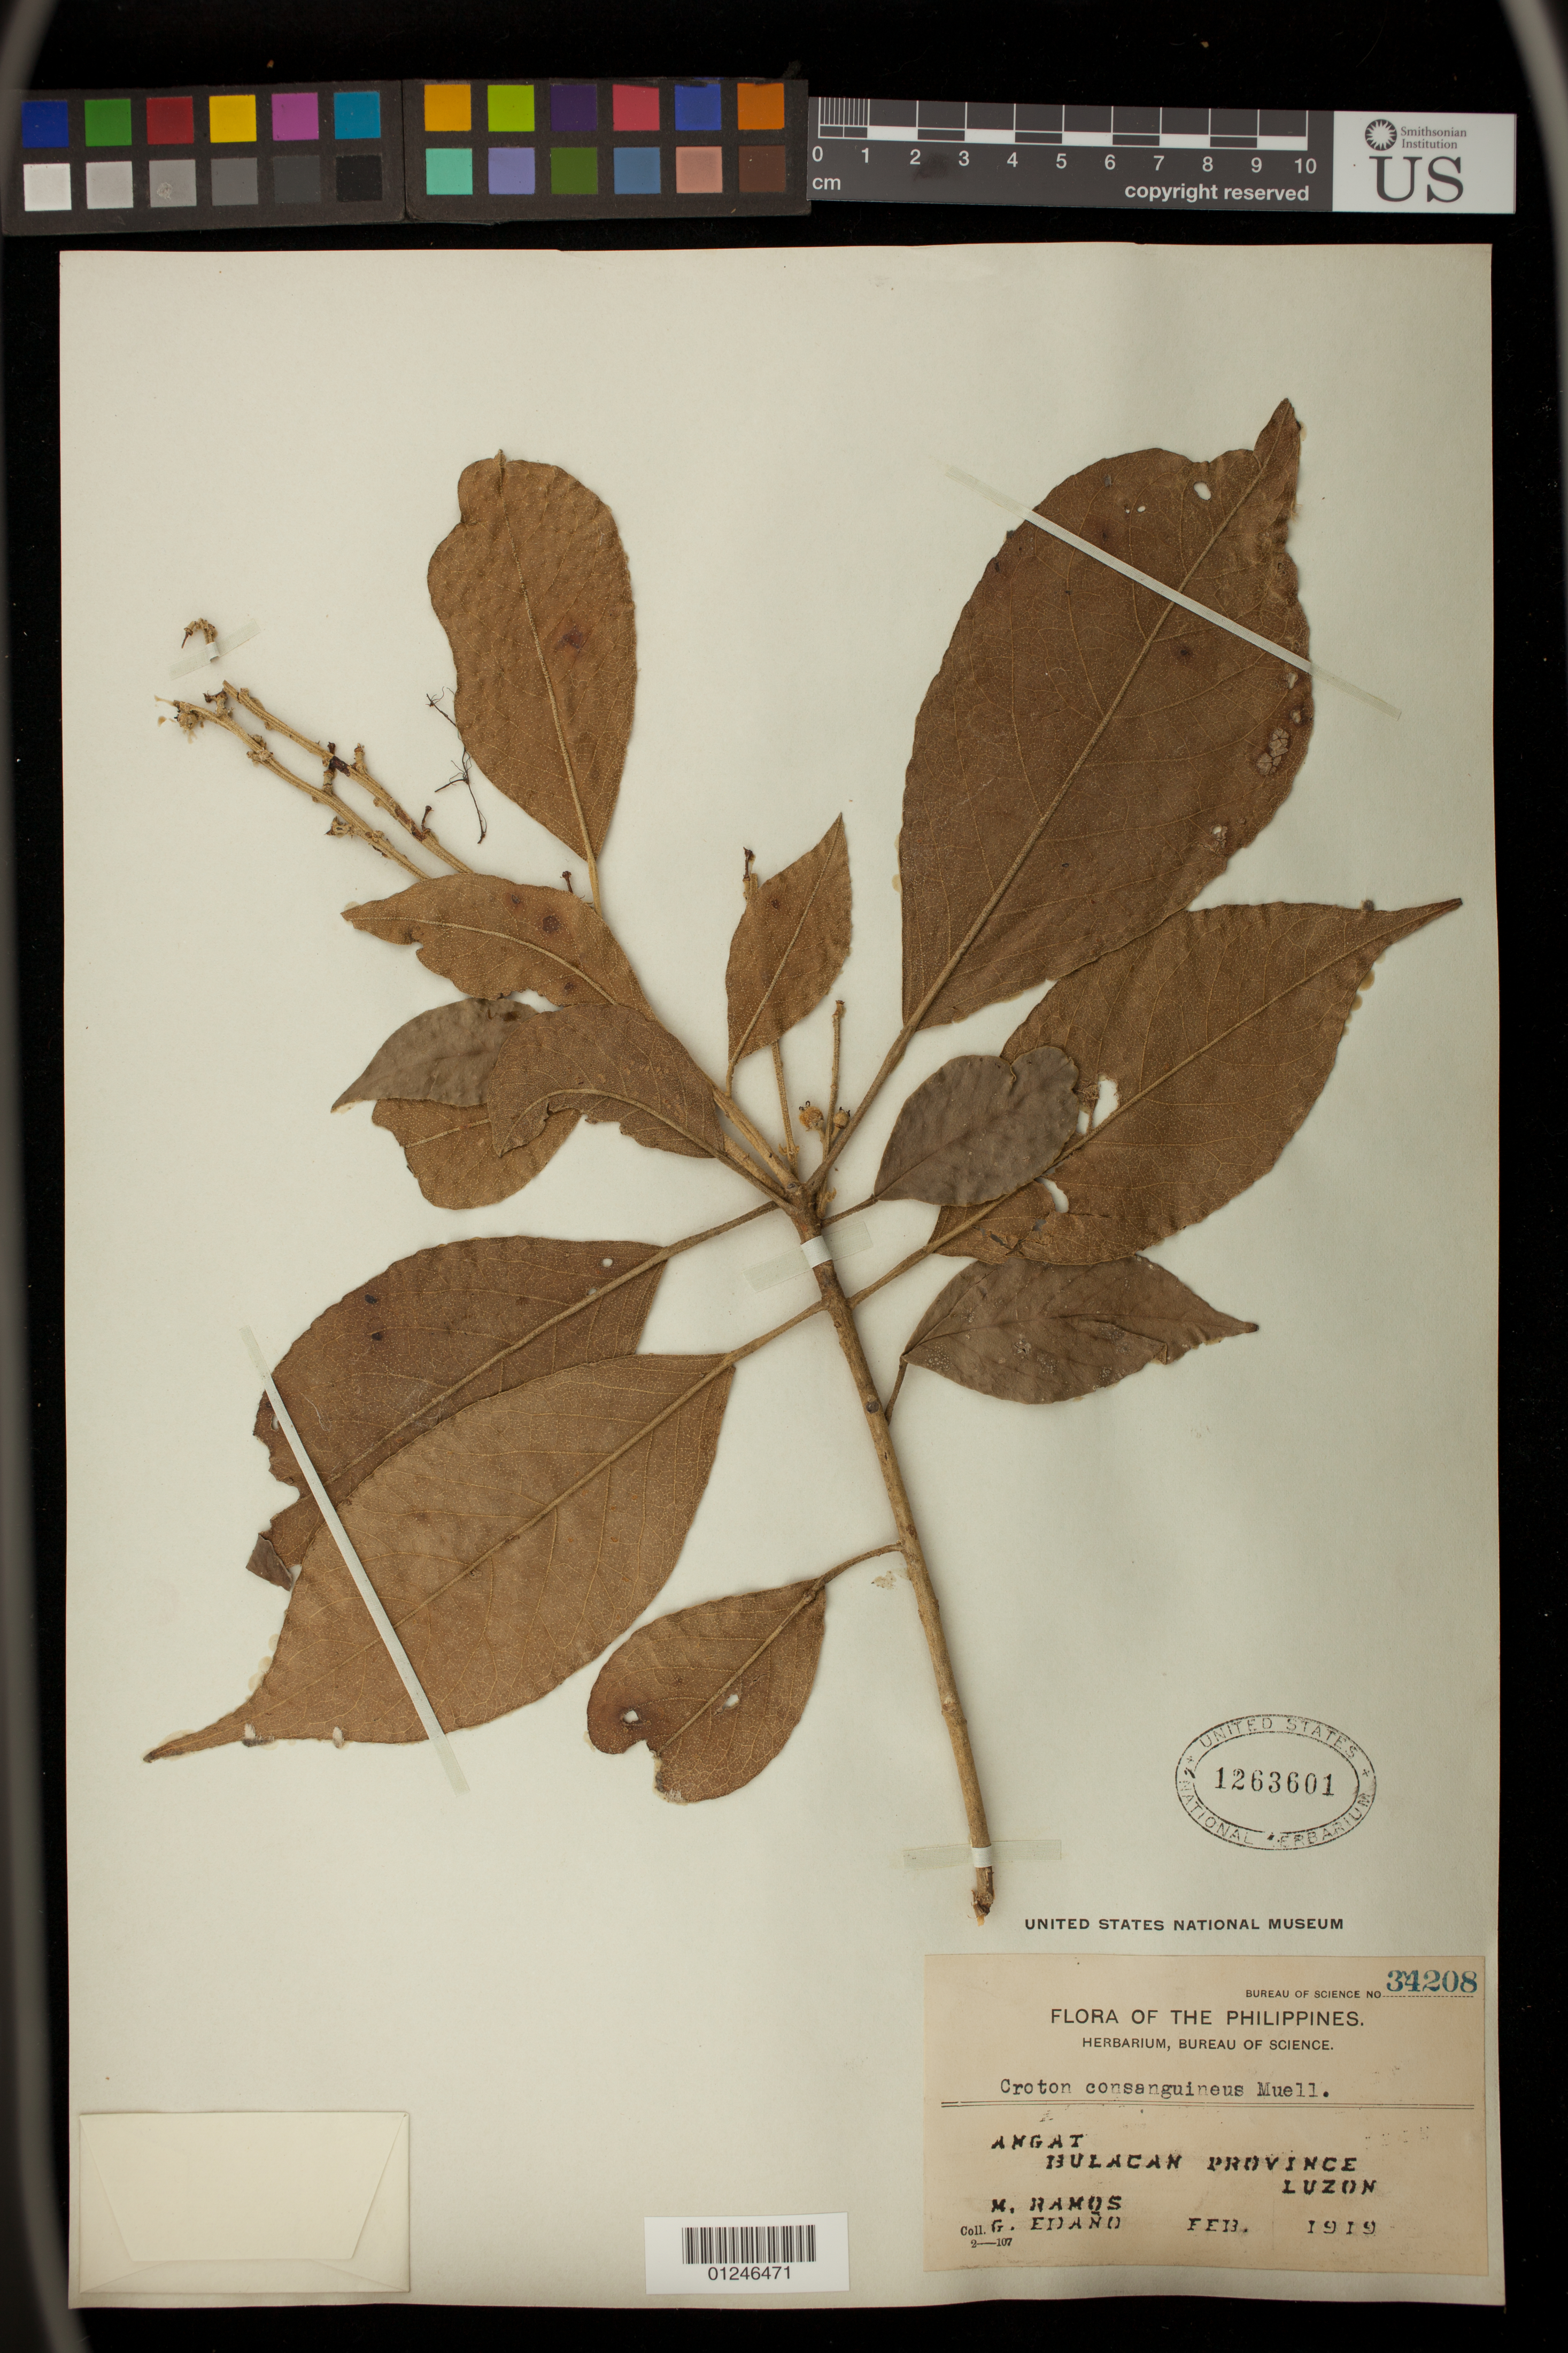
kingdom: Plantae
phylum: Tracheophyta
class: Magnoliopsida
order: Malpighiales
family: Euphorbiaceae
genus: Croton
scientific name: Croton consanguineus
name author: Müll. Arg.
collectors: M. Ramos & G. Edaño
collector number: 34208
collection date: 1919-02-01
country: Philippines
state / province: Central Luzon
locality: Angat Bulacan Province Luzon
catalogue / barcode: US 1263601